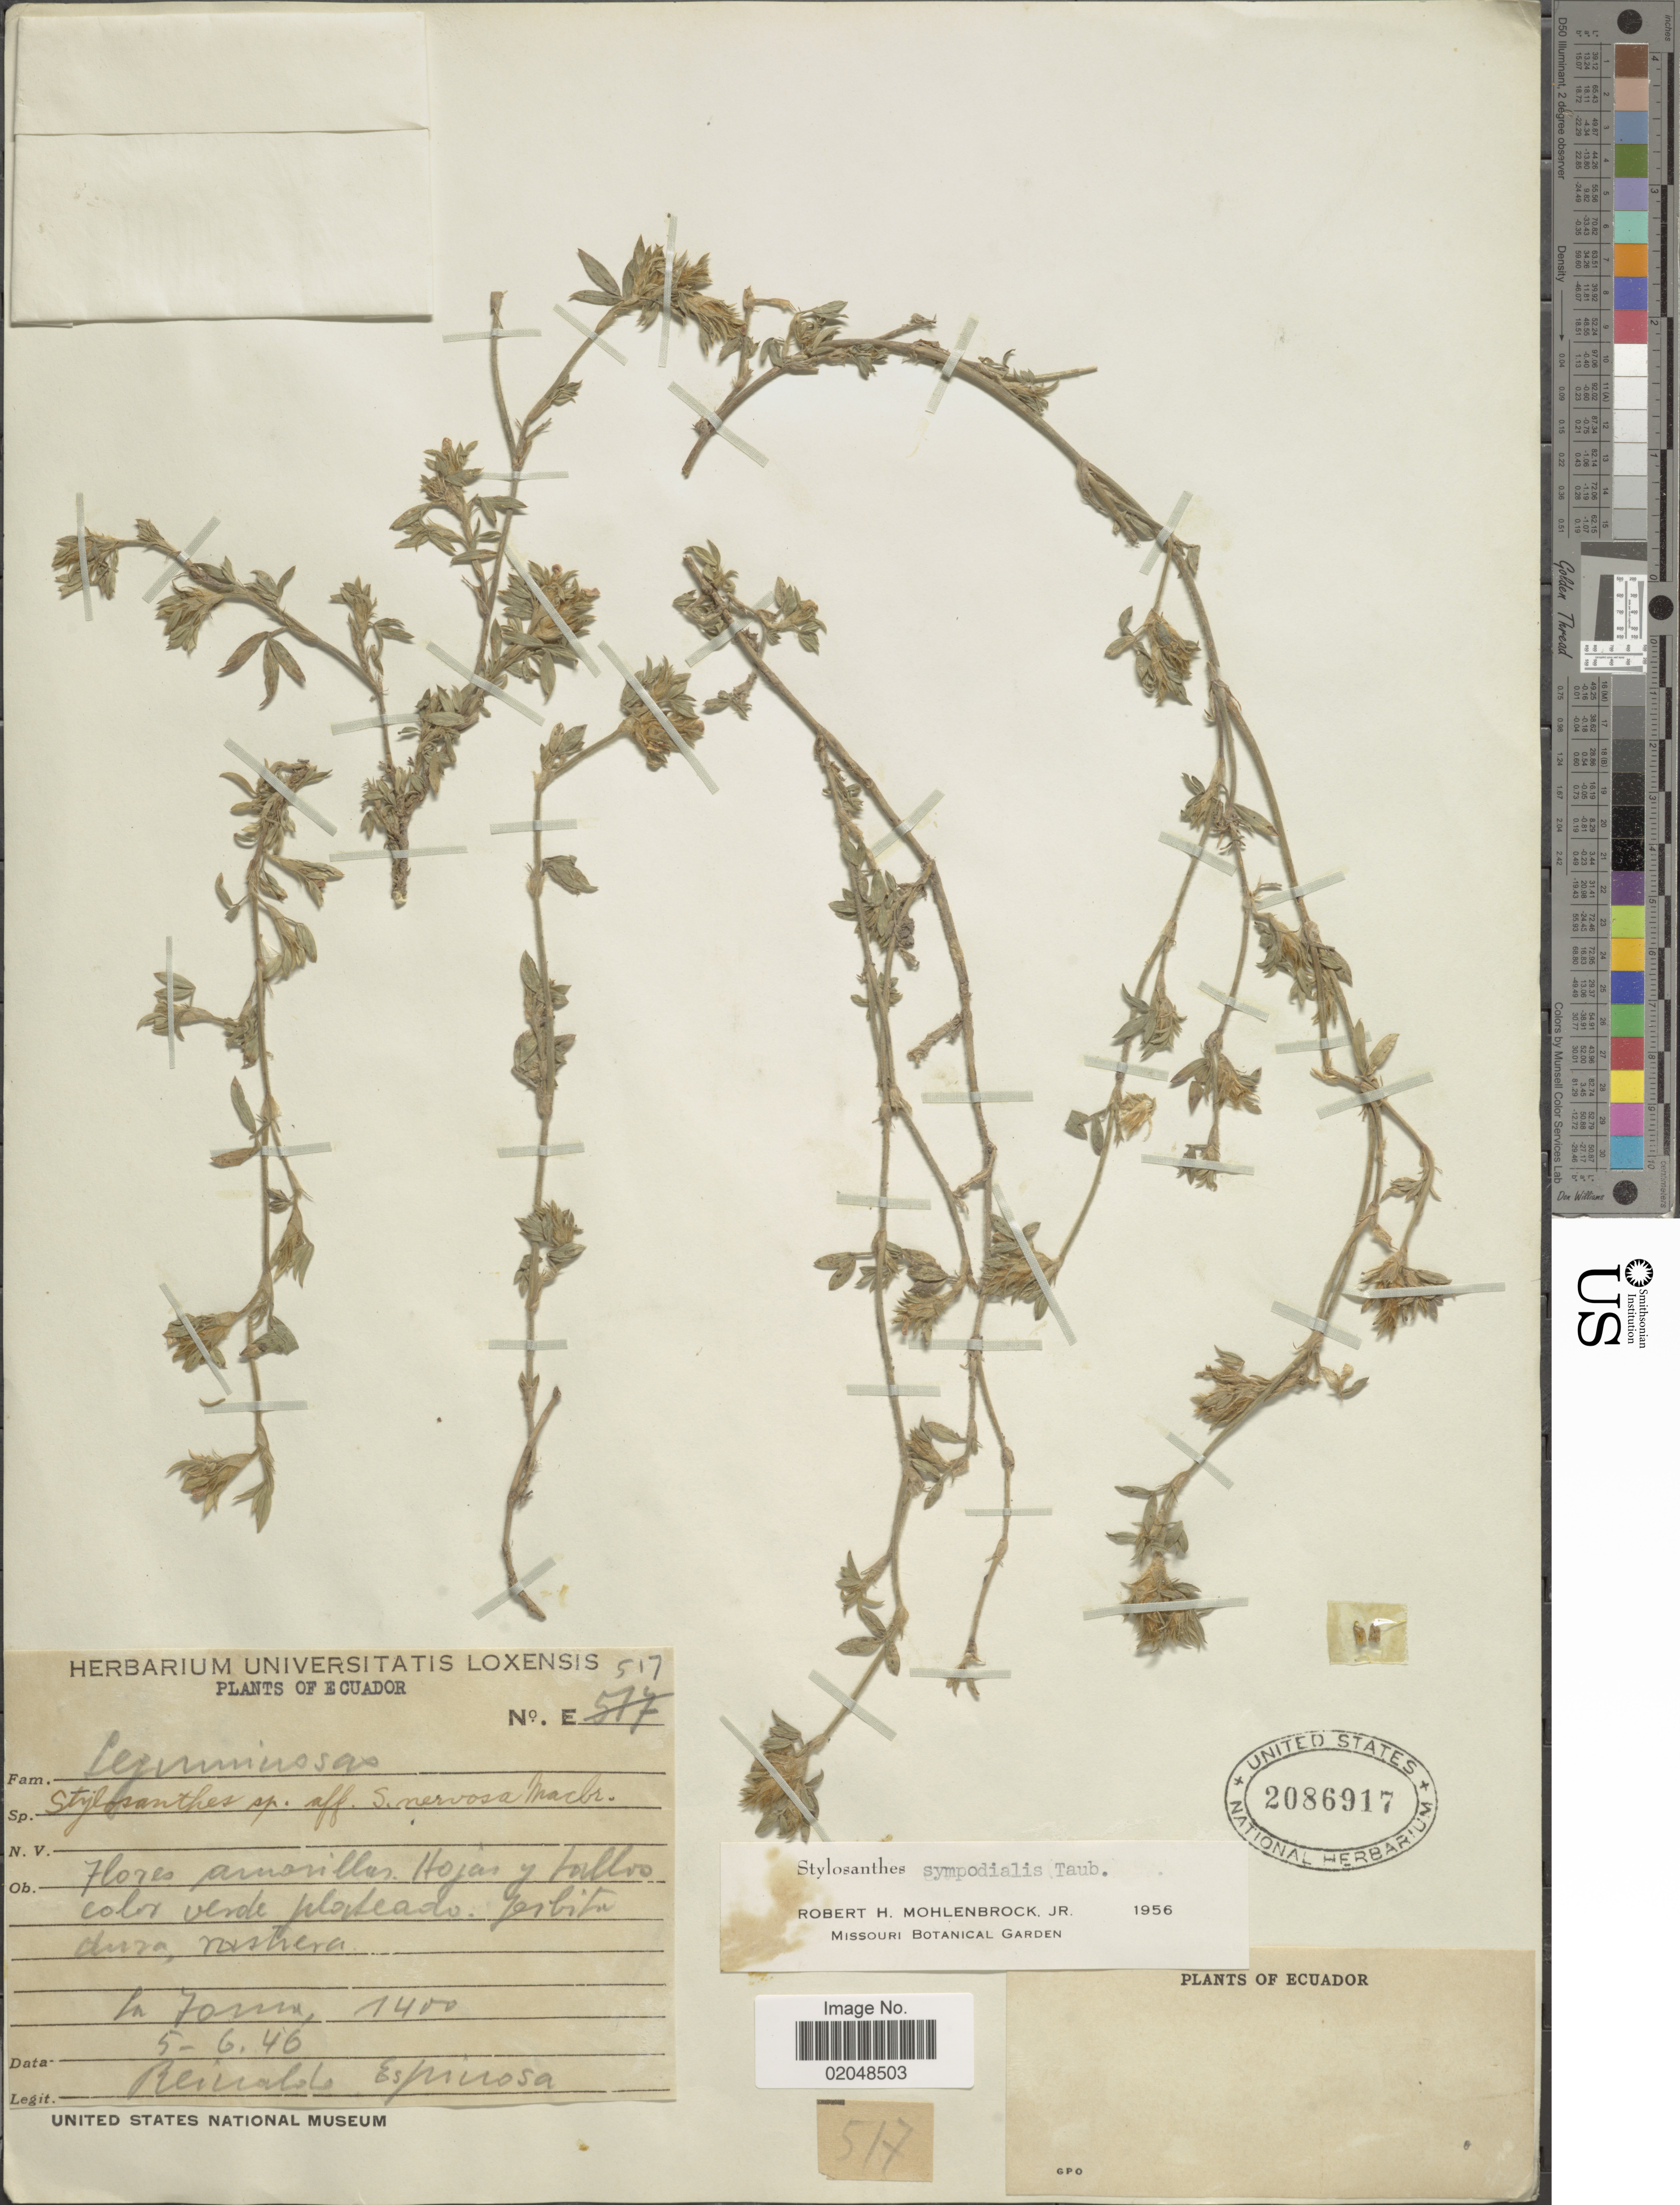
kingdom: Plantae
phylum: Tracheophyta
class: Magnoliopsida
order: Fabales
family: Fabaceae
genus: Stylosanthes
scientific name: Stylosanthes sympodialis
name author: Taub.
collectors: R. Espinosa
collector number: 517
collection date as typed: Transcribed d/m/y: 5/6/46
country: Ecuador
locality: In Forma [interpreted]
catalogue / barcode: US 2086917